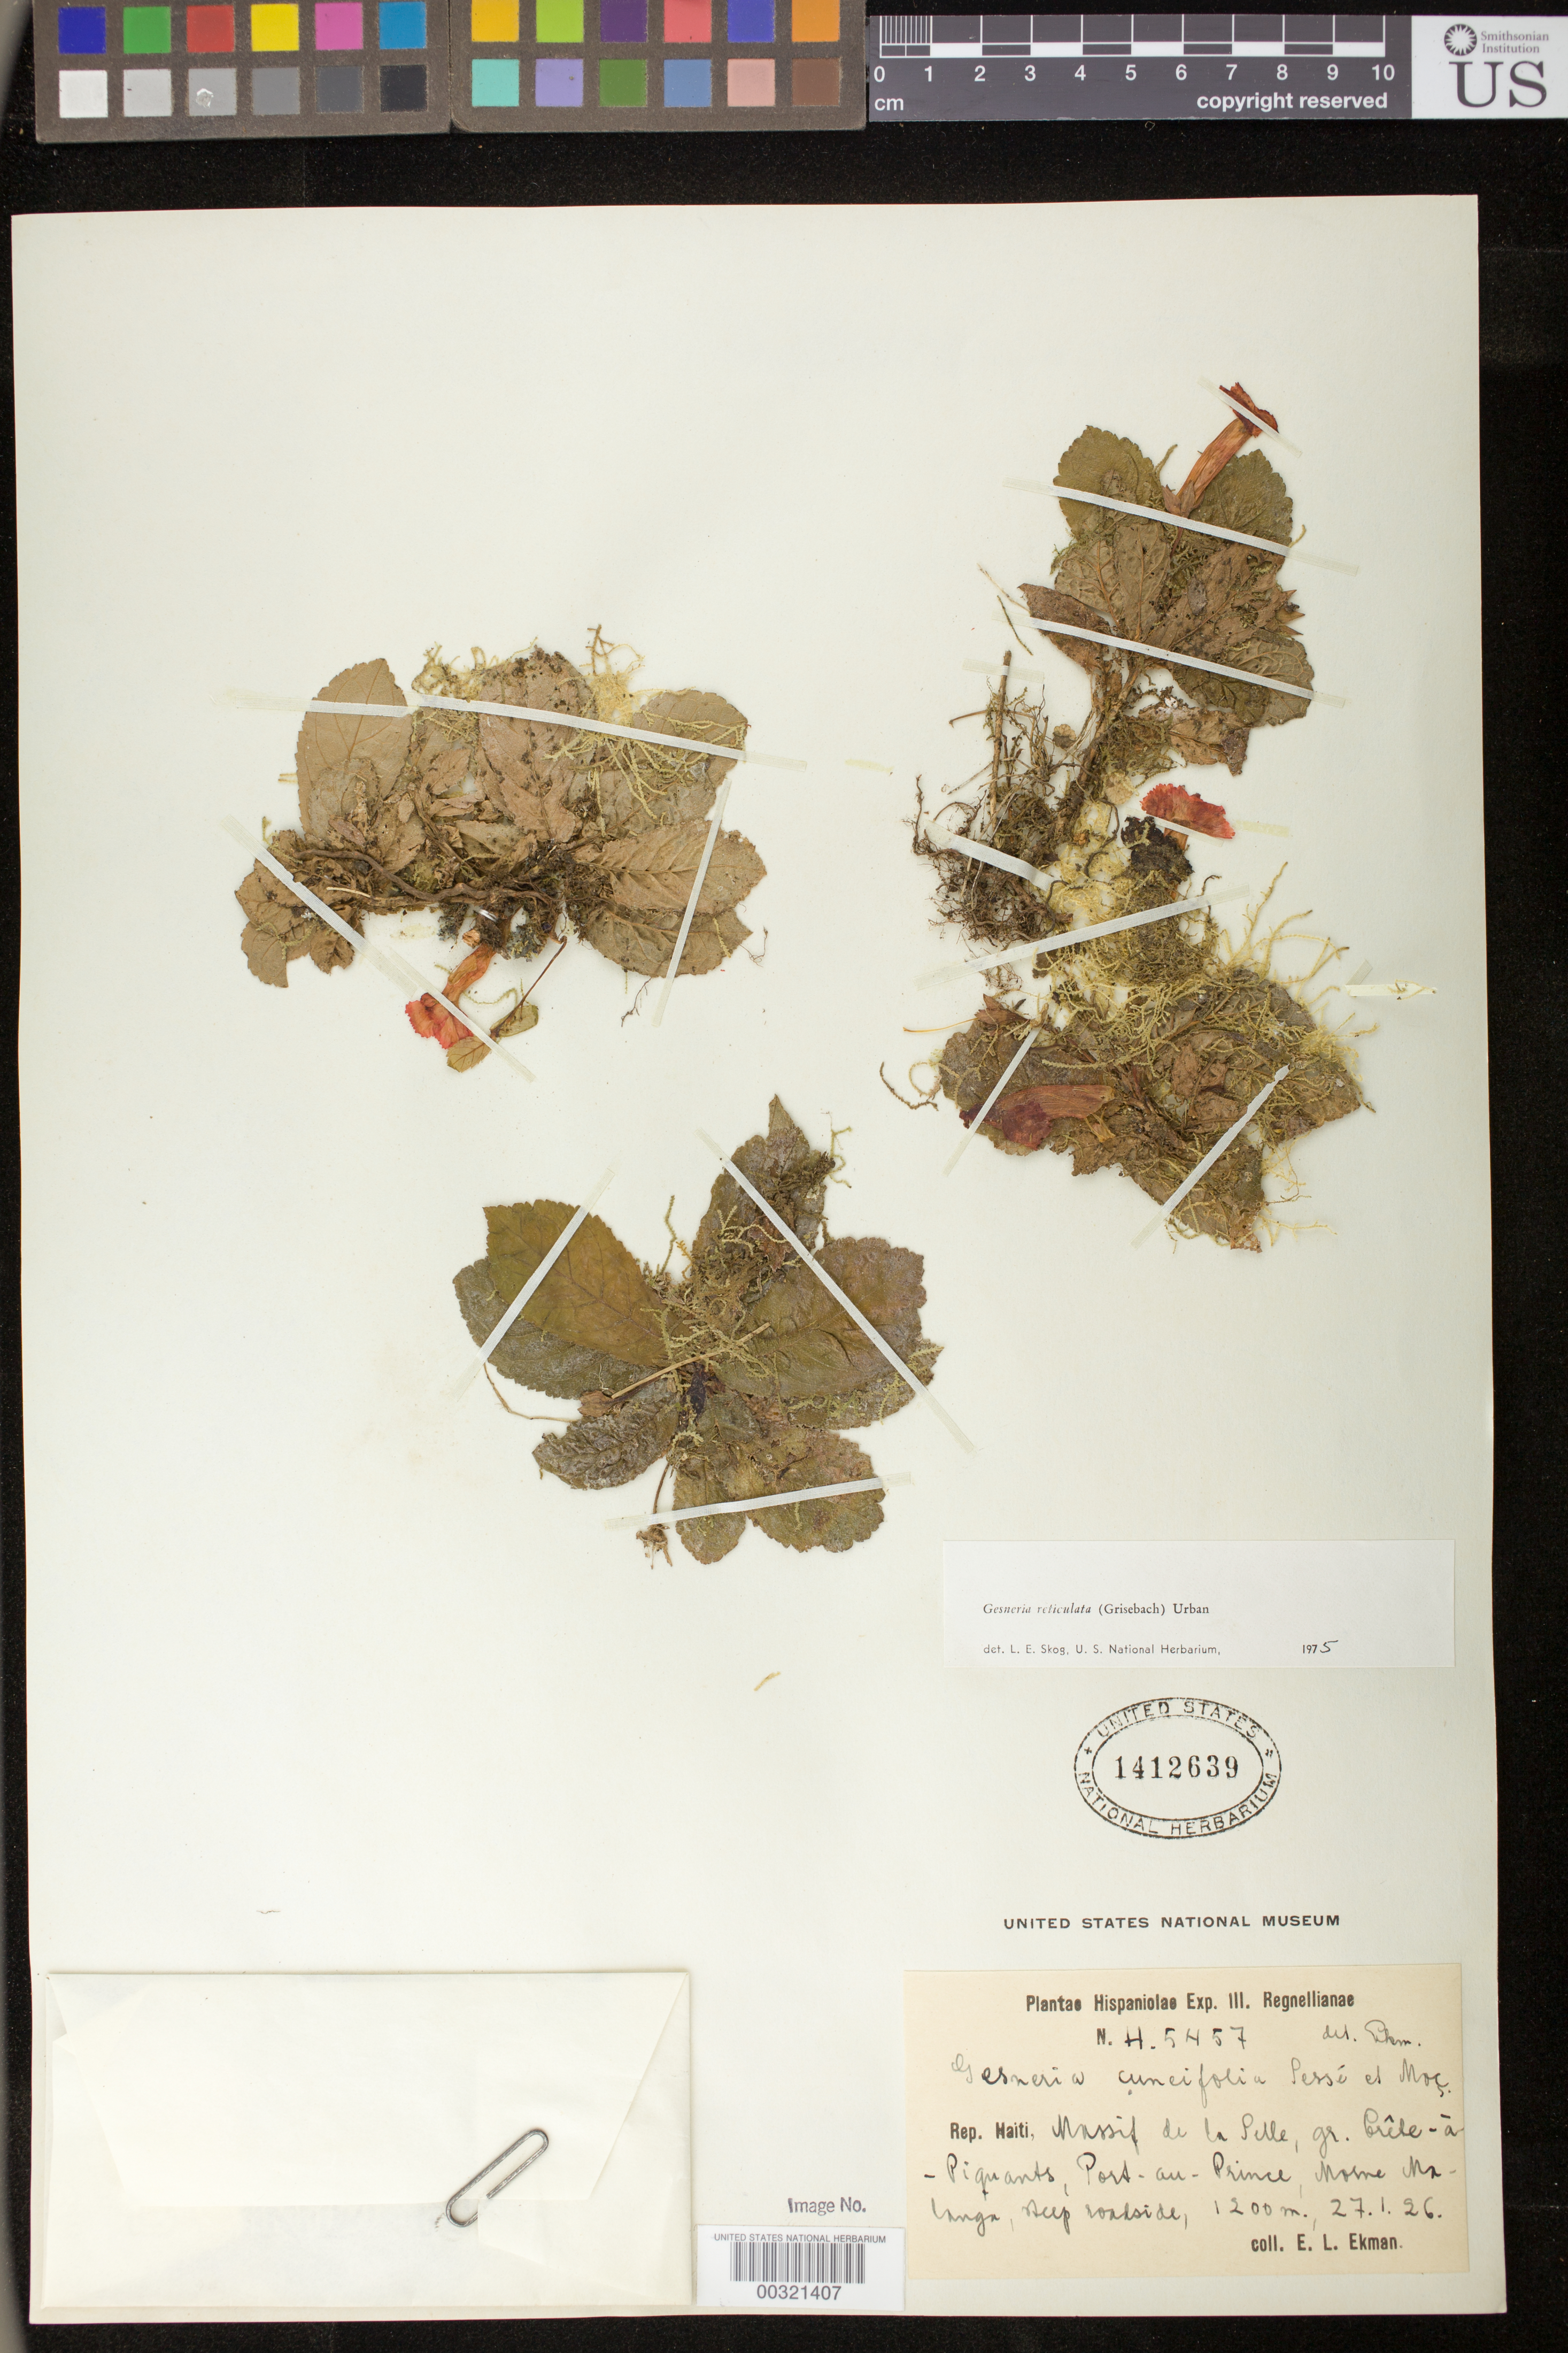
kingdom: Plantae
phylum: Tracheophyta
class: Magnoliopsida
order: Lamiales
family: Gesneriaceae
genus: Gesneria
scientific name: Gesneria reticulata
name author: (Griseb.) Urb.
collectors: E. L. Ekman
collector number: H 5457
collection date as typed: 27 Jan 1926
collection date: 1926-01-27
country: Haiti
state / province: Ouest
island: Hispaniola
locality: Massif de la Selle, Gr. Crete-a-Piquants, Port-au-Prince, Morne Malanga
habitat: Laterite on eruptives, moist earth slope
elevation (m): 1200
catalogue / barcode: US 1412639